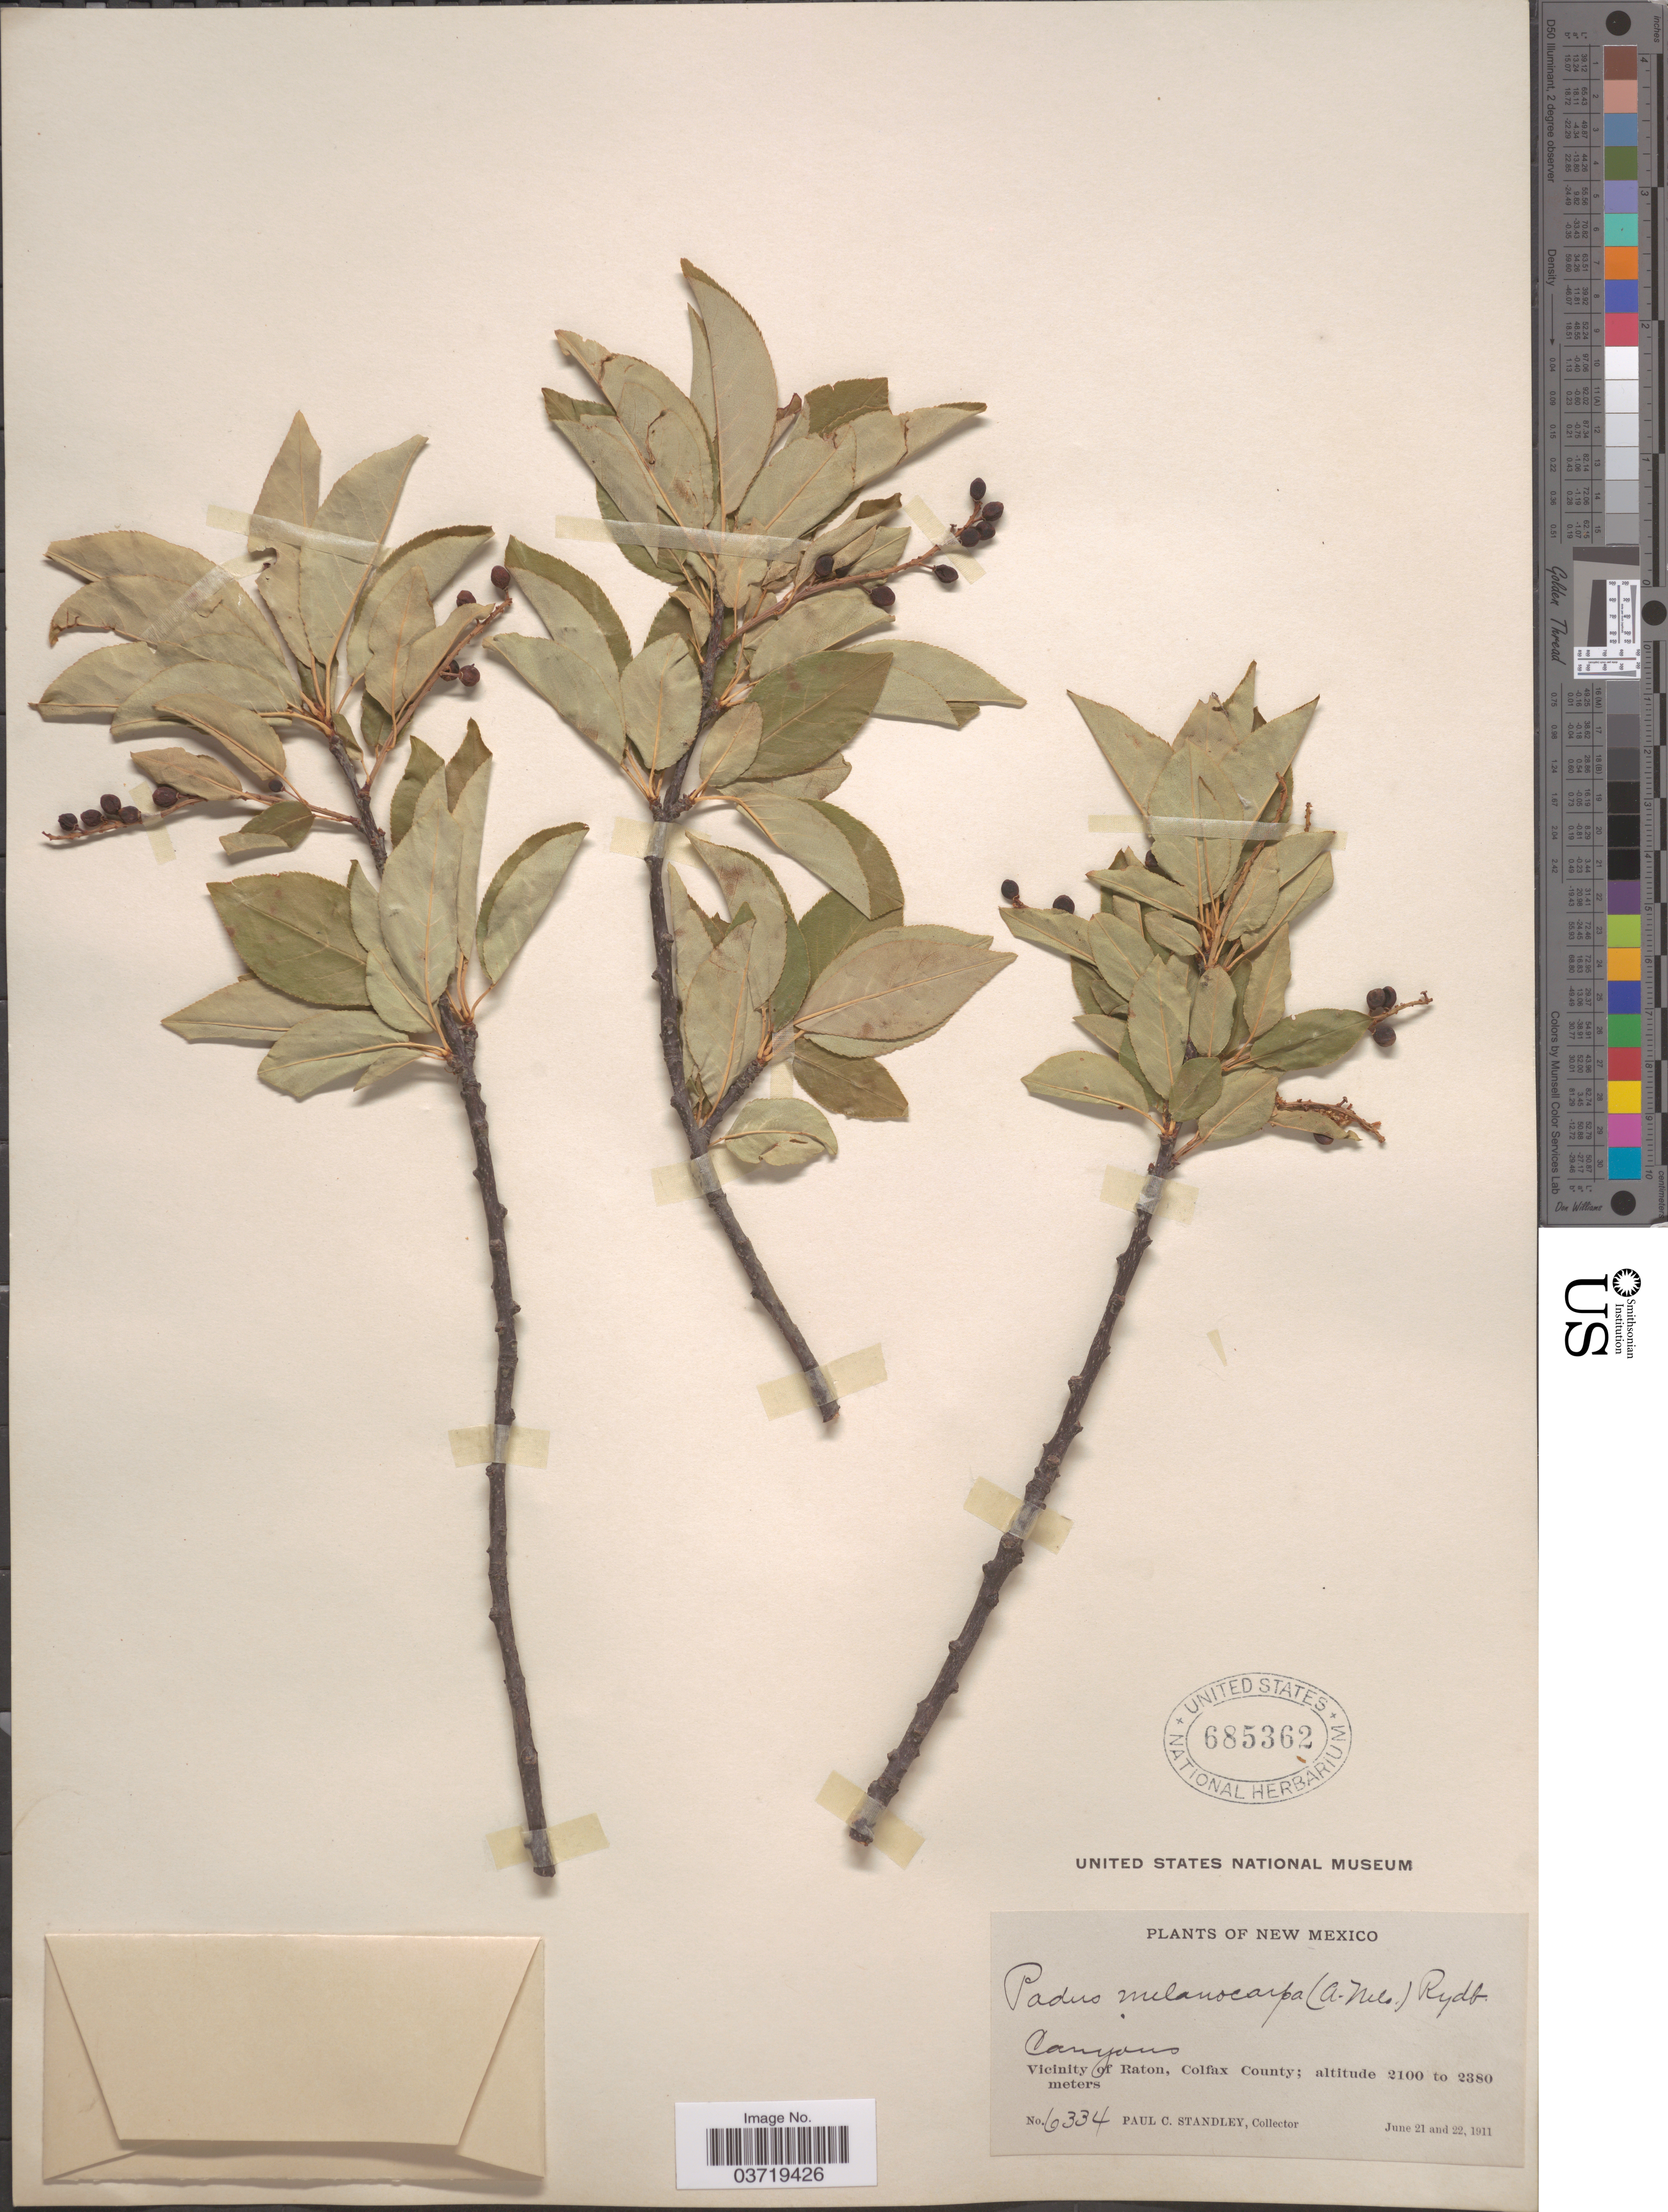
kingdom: Plantae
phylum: Tracheophyta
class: Magnoliopsida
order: Rosales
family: Rosaceae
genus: Prunus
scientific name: Prunus virginiana var. demissa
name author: (Nutt.) Torr.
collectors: P. C. Standley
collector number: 6334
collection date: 1911-06-21/1911-06-22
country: United States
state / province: New Mexico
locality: Canyons. Vicinity of Raton, Colfax County.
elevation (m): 2100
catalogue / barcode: US 685362